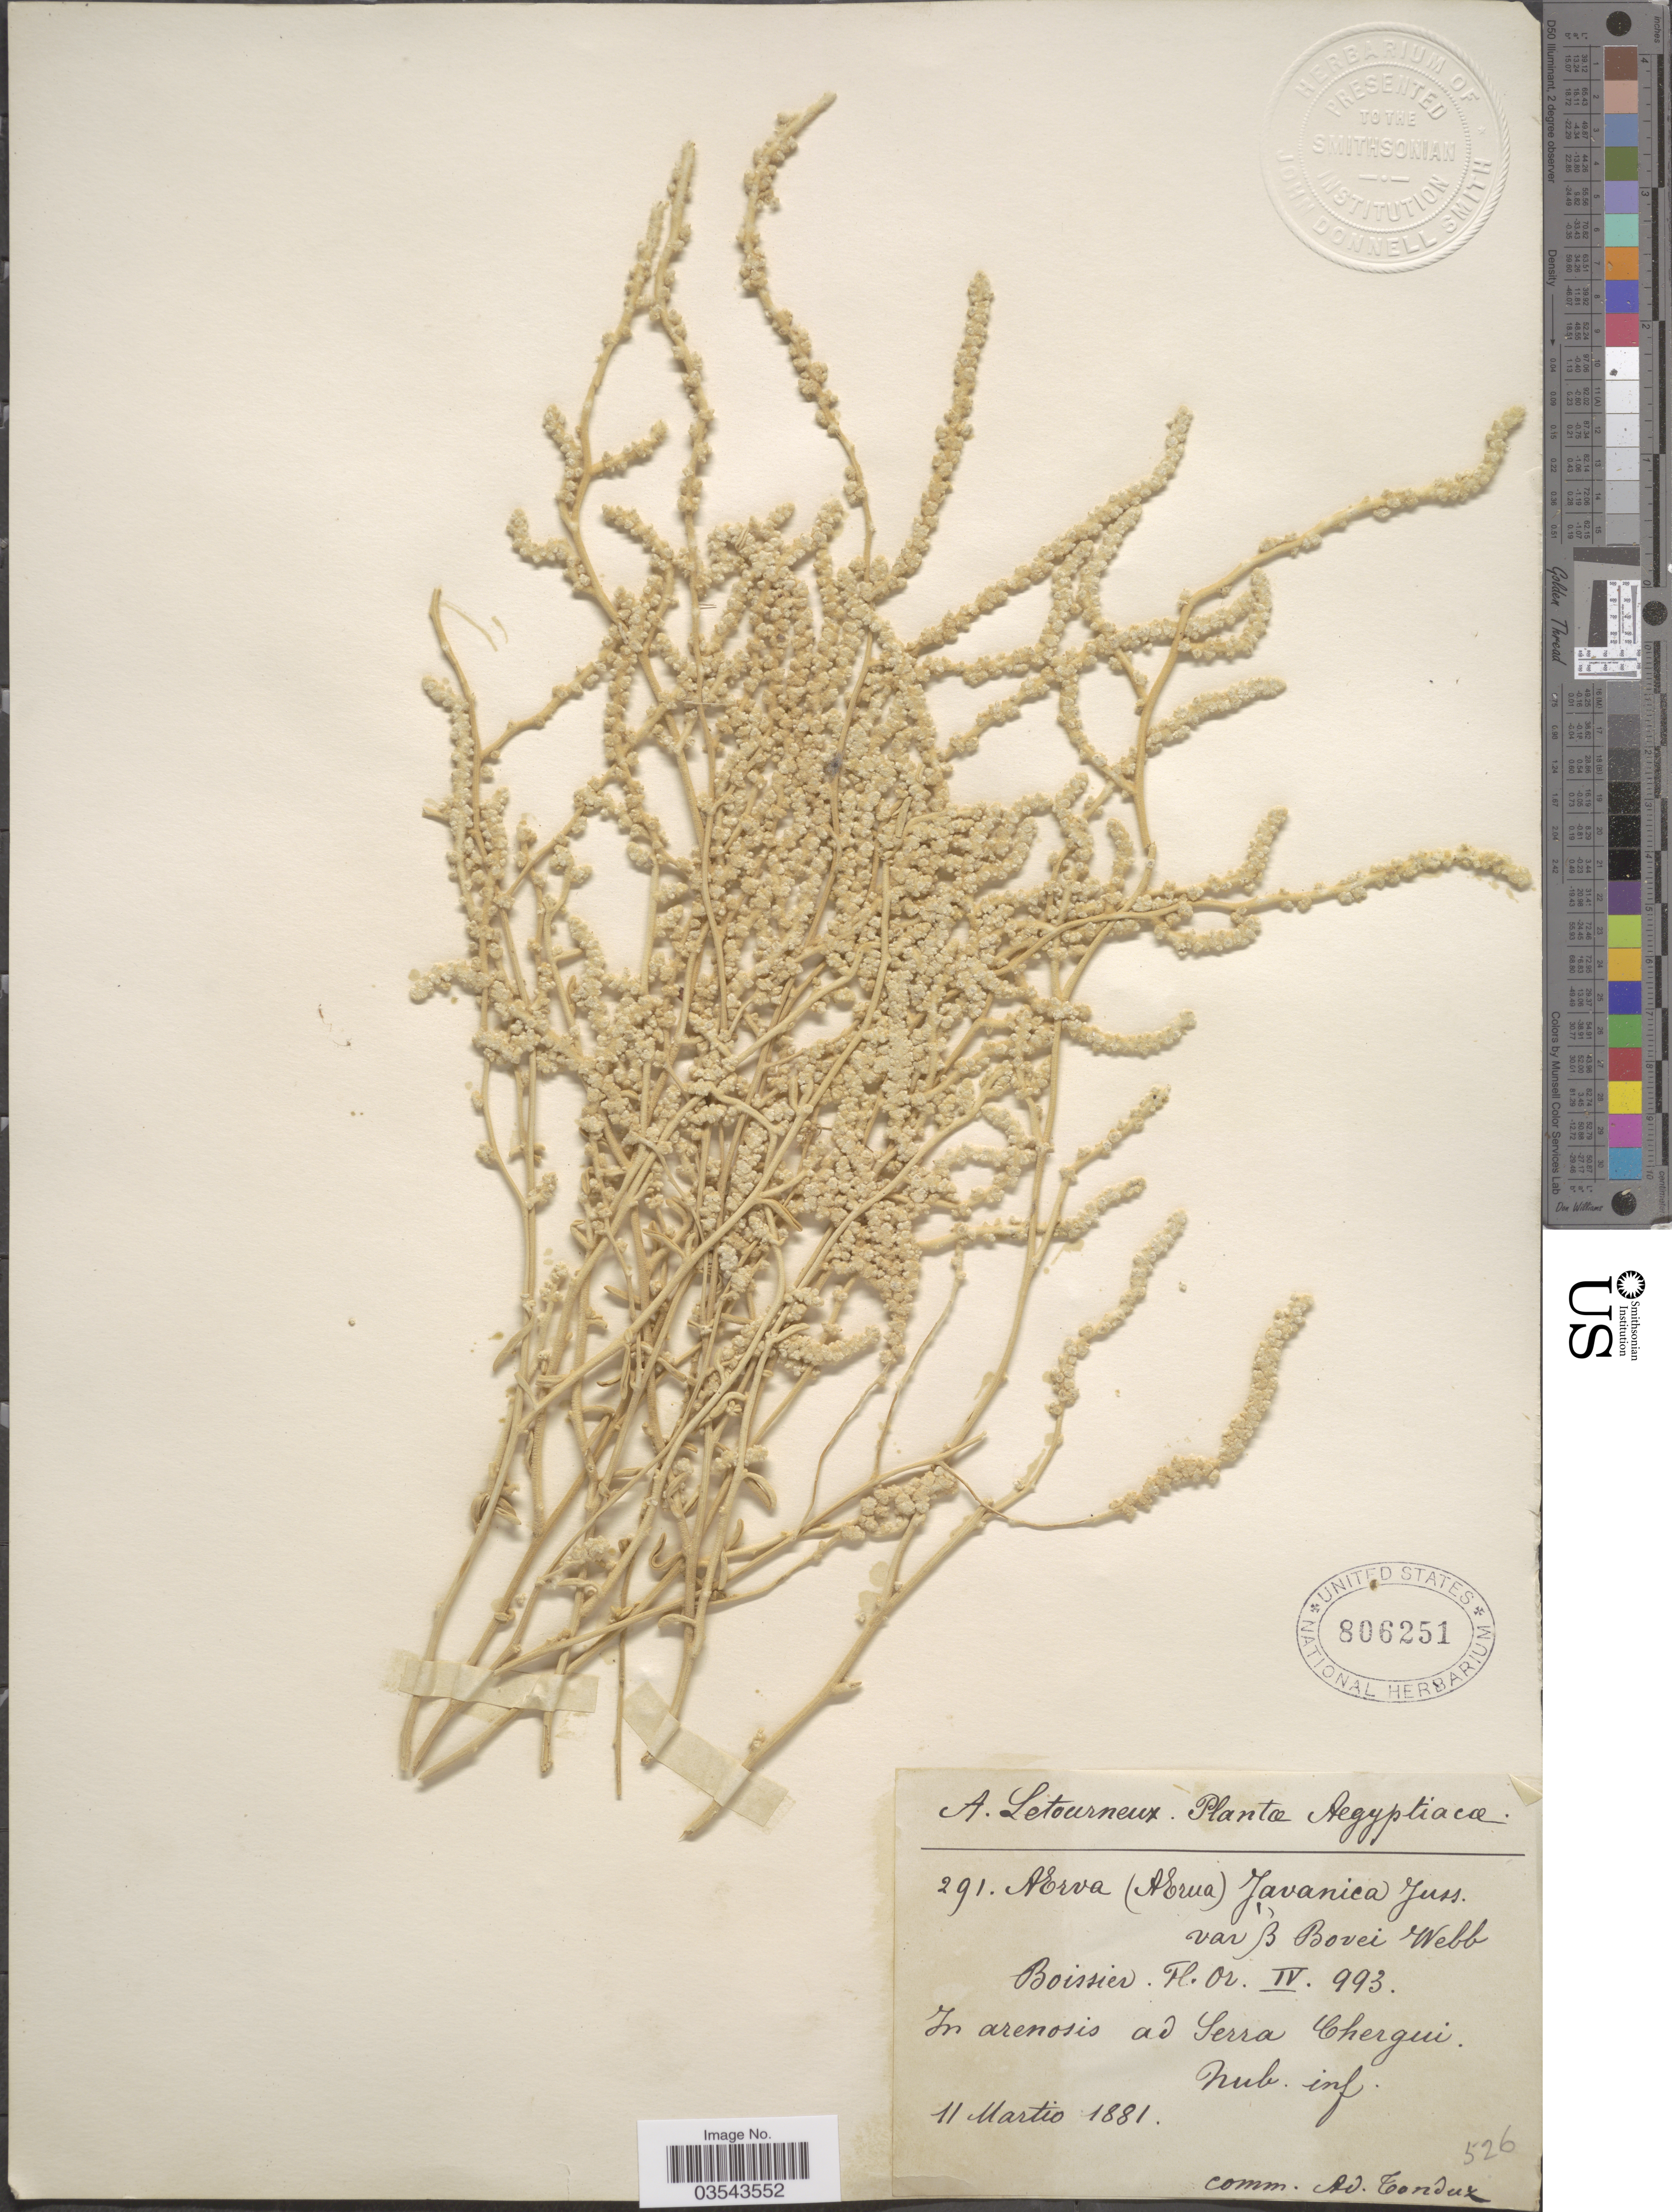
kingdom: Plantae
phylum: Tracheophyta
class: Magnoliopsida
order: Caryophyllales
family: Amaranthaceae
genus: Aerva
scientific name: Aerva javanica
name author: (Burm. f.) Juss. ex Schult.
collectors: A. Letourneux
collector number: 291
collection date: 1881-03-11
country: Egypt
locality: In arenosis ad Serra Chergui. Nub. inf.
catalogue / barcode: US 806251